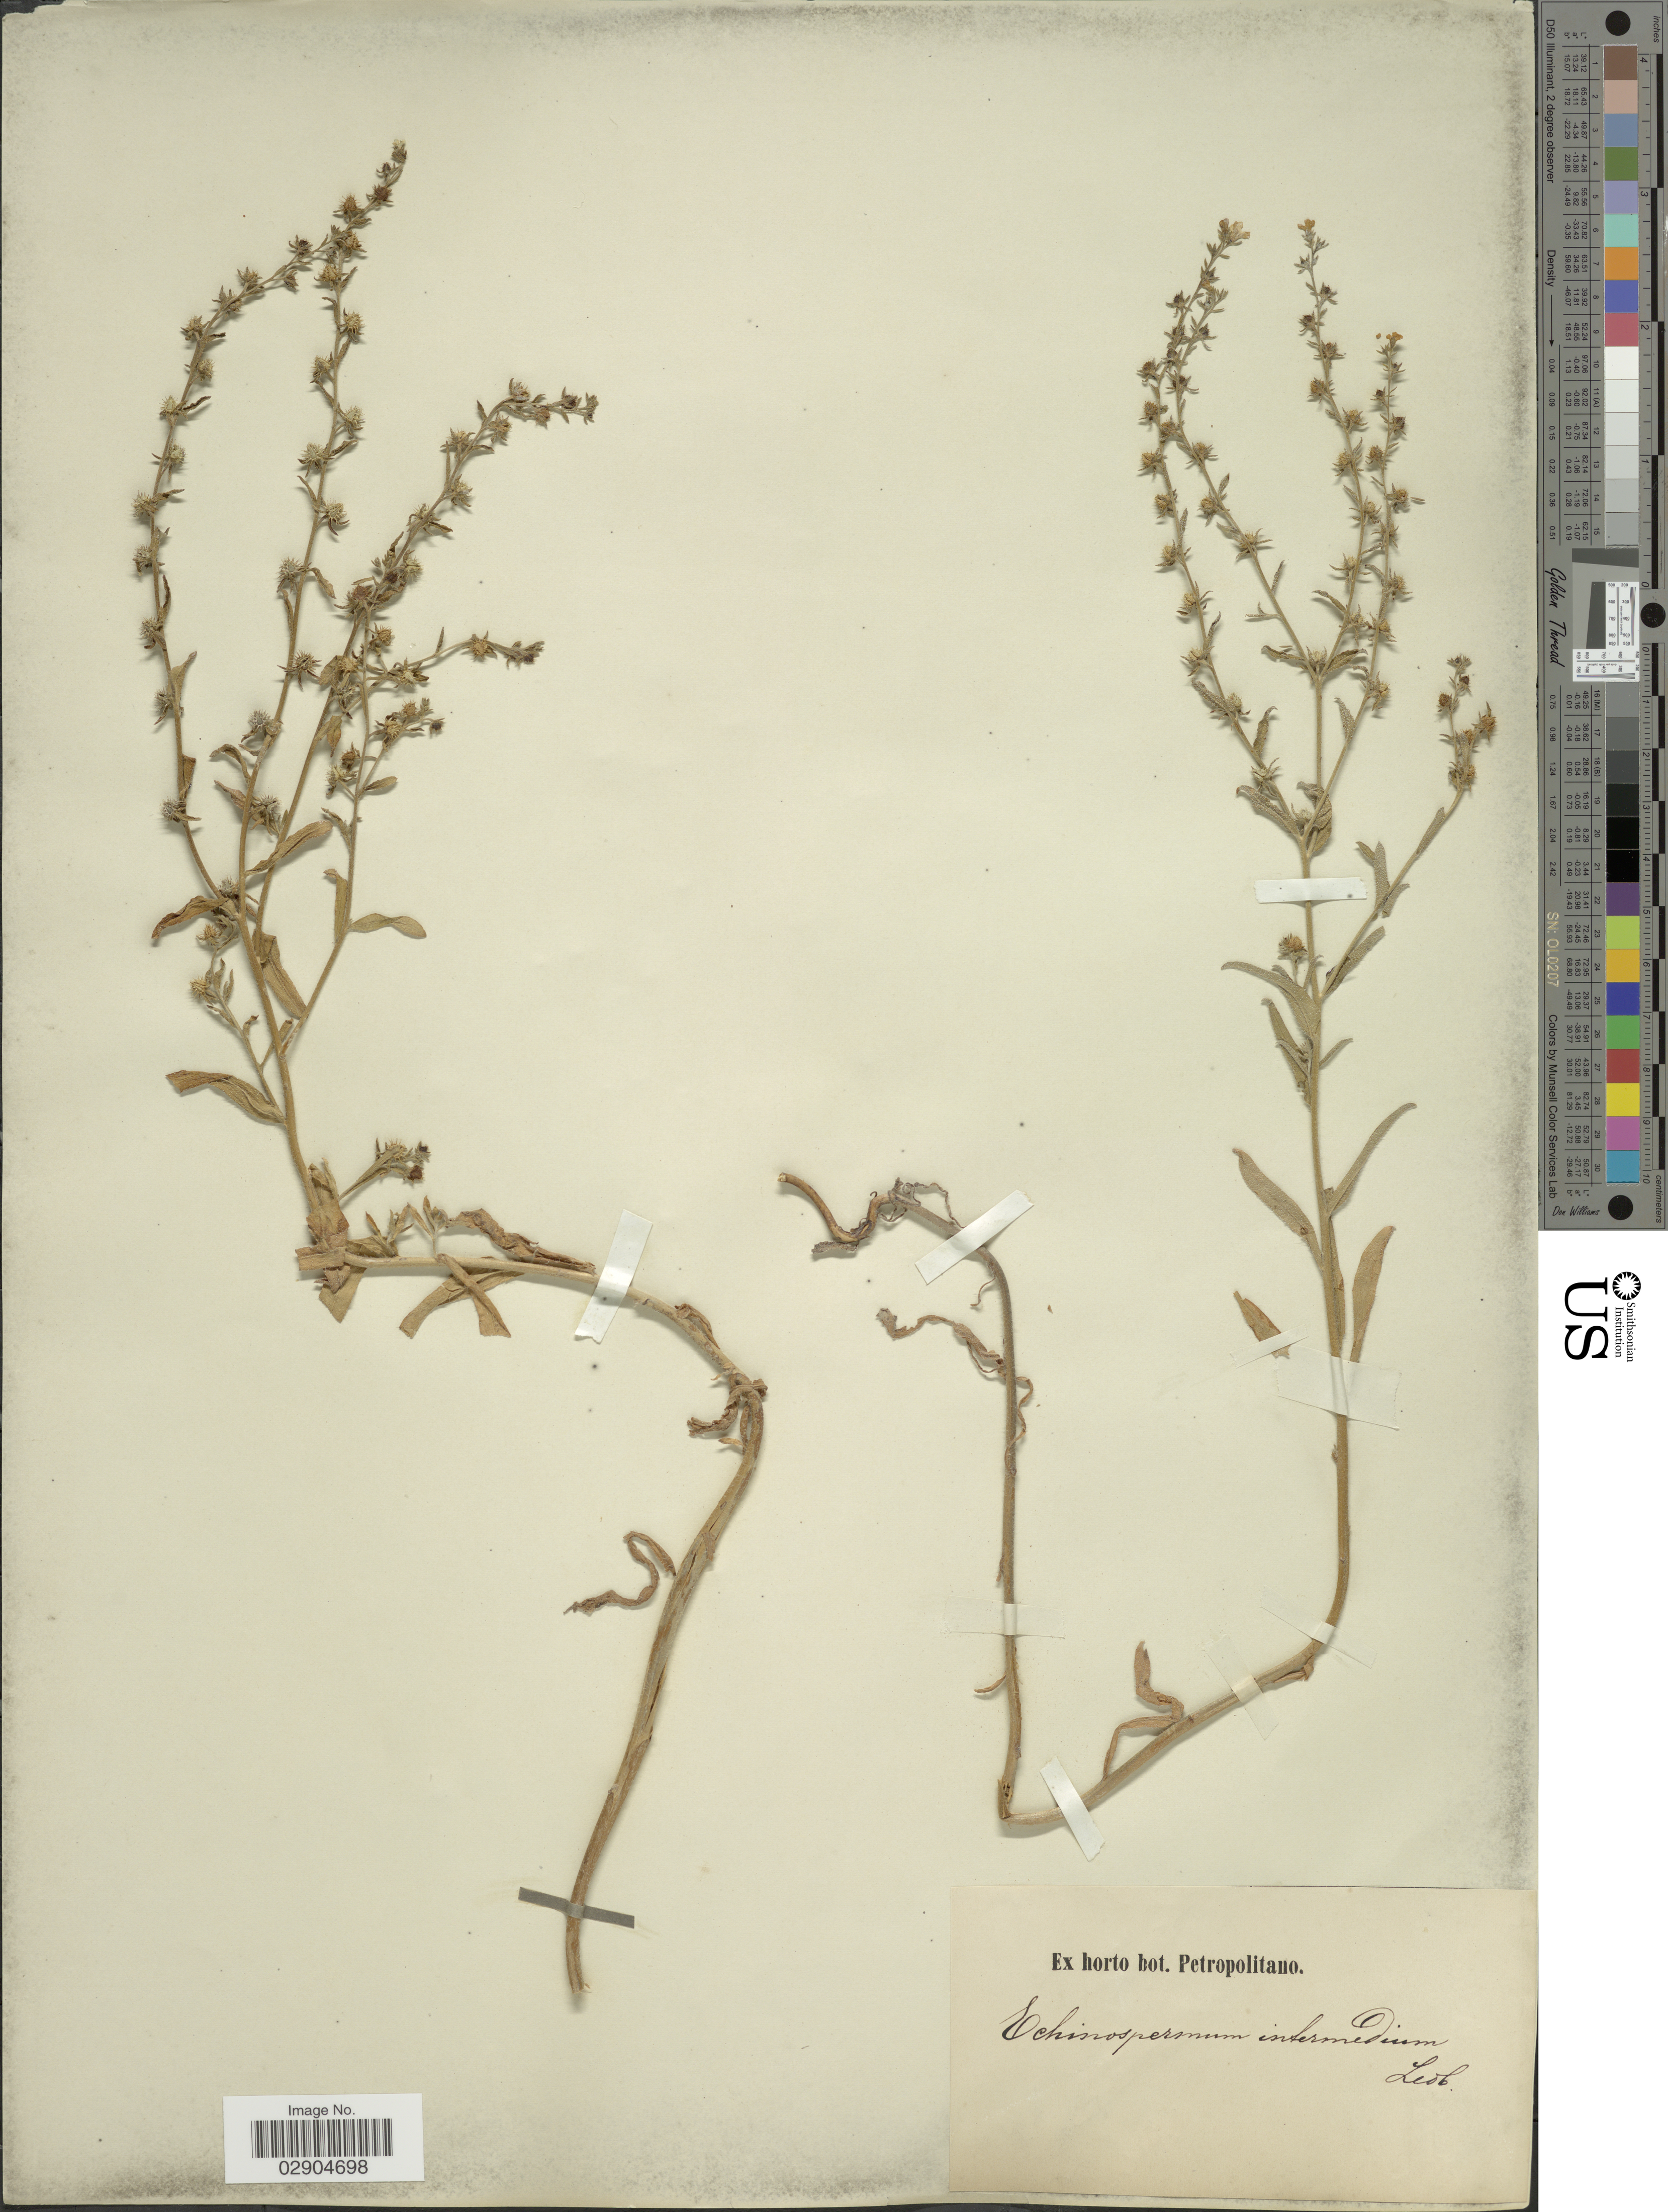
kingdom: Plantae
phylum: Tracheophyta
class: Magnoliopsida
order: Boraginales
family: Boraginaceae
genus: Lappula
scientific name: Lappula intermedia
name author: (Ledeb.) Popov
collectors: ex Horto Bot. Petropolitano